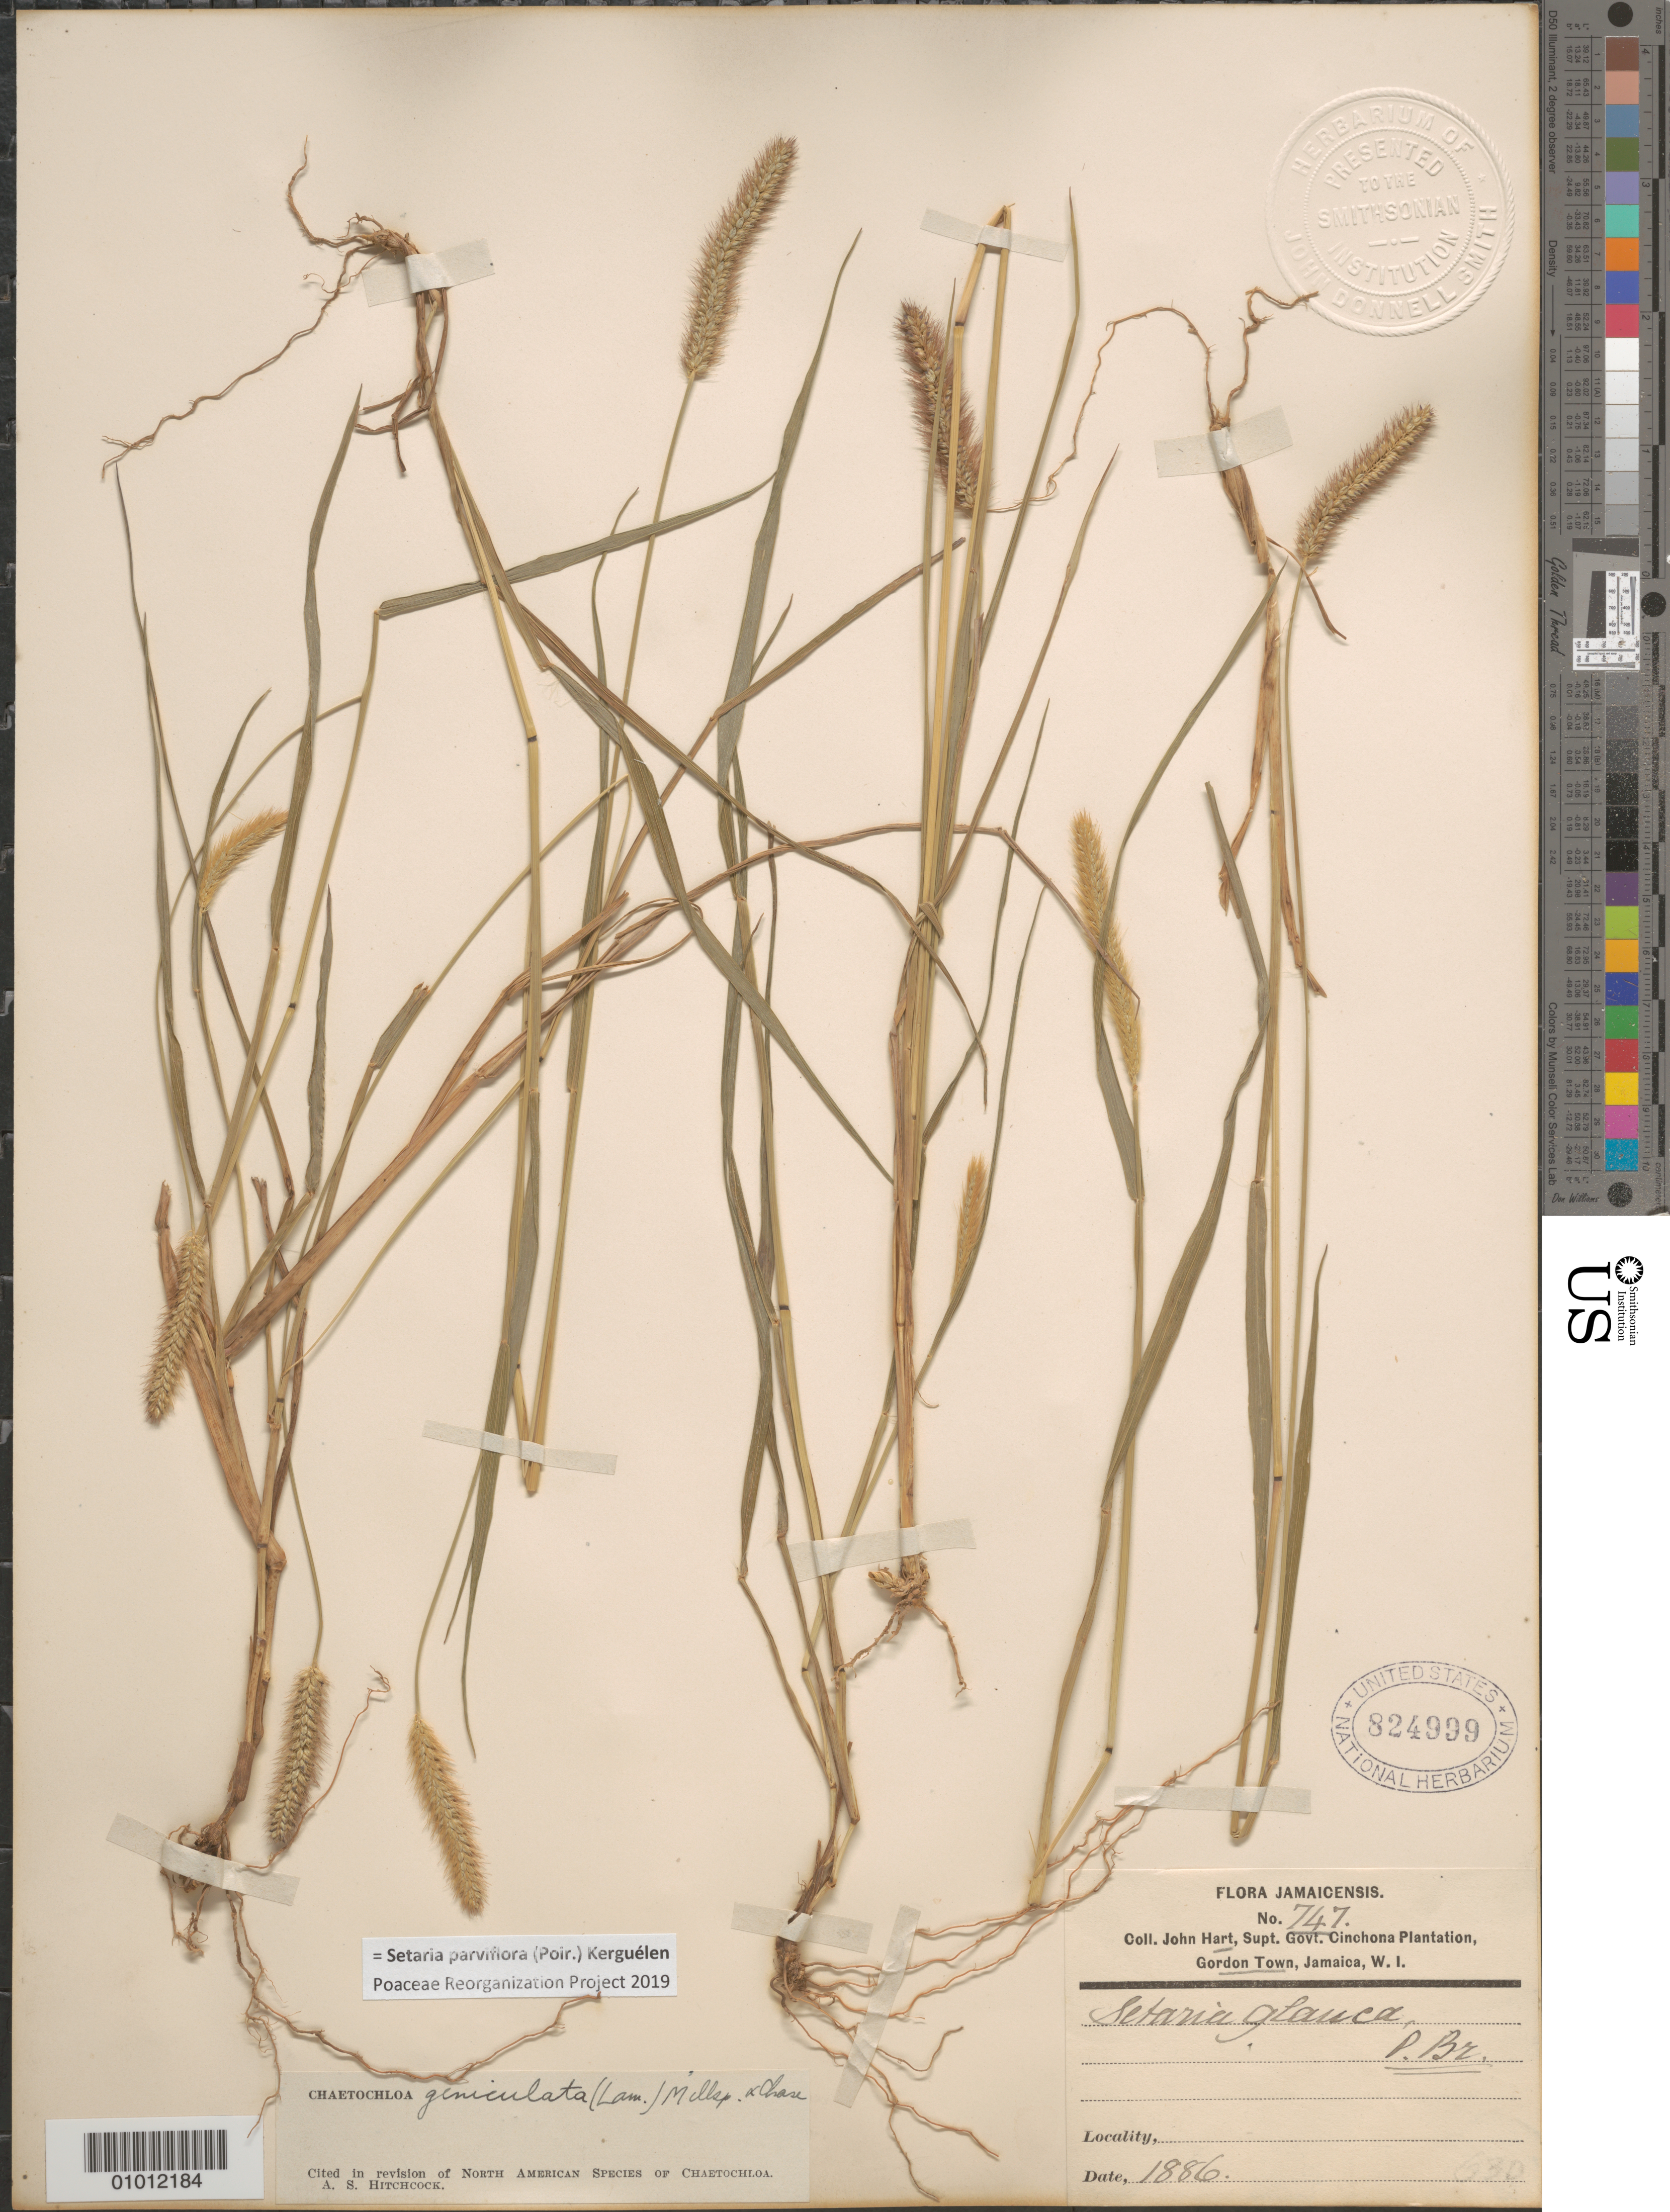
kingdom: Plantae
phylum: Tracheophyta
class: Liliopsida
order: Poales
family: Poaceae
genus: Setaria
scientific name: Setaria parviflora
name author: (Poir.) Kerguélen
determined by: Poaceae Reorganization Project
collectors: J. Hart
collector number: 747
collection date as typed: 1886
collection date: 1886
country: Jamaica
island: Jamaica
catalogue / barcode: US 824999